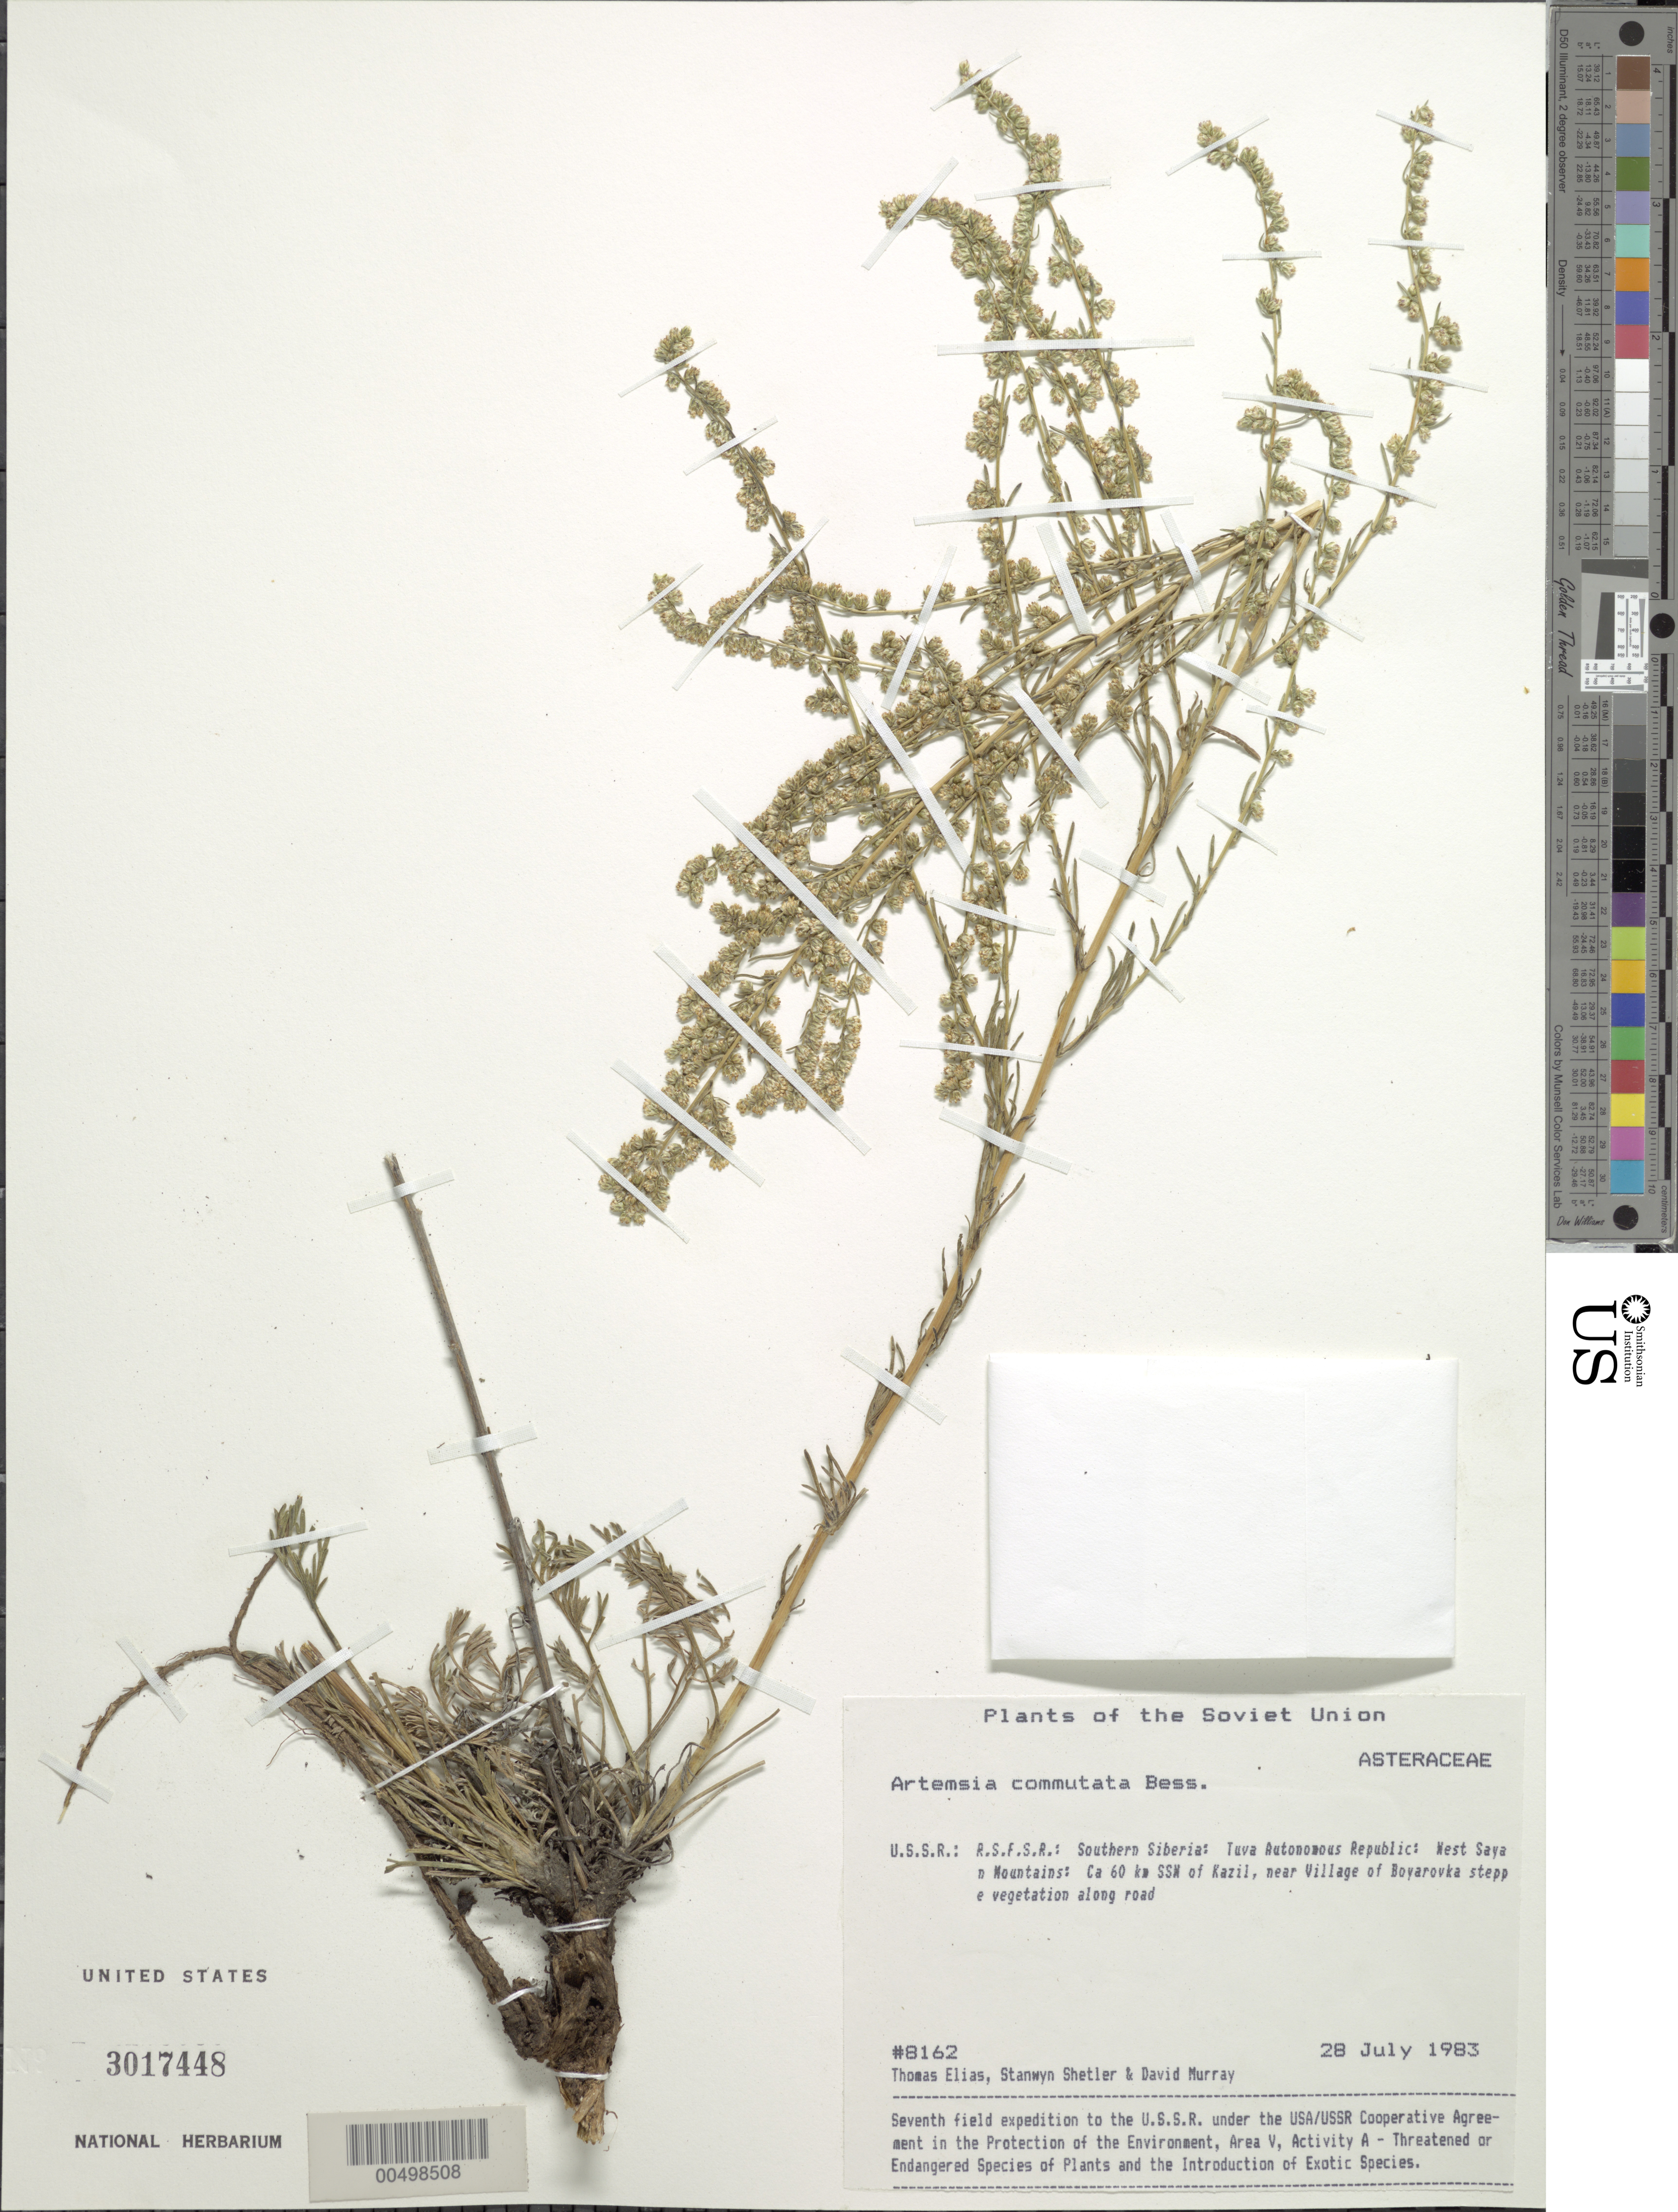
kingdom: Plantae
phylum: Tracheophyta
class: Magnoliopsida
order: Asterales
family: Asteraceae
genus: Artemisia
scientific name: Artemisia commutata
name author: Besser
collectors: T. Elias, S. Shetler & D. F. Murray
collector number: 8162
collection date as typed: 28 Jul 1983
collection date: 1983-07-28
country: Russian Federation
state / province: Tuva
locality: West Sayan Mountains, ca. 60 km SSW of Kazil [Kyzyl], near Village of Boyarovka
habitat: steppe vegetation along road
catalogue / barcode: US 3017448